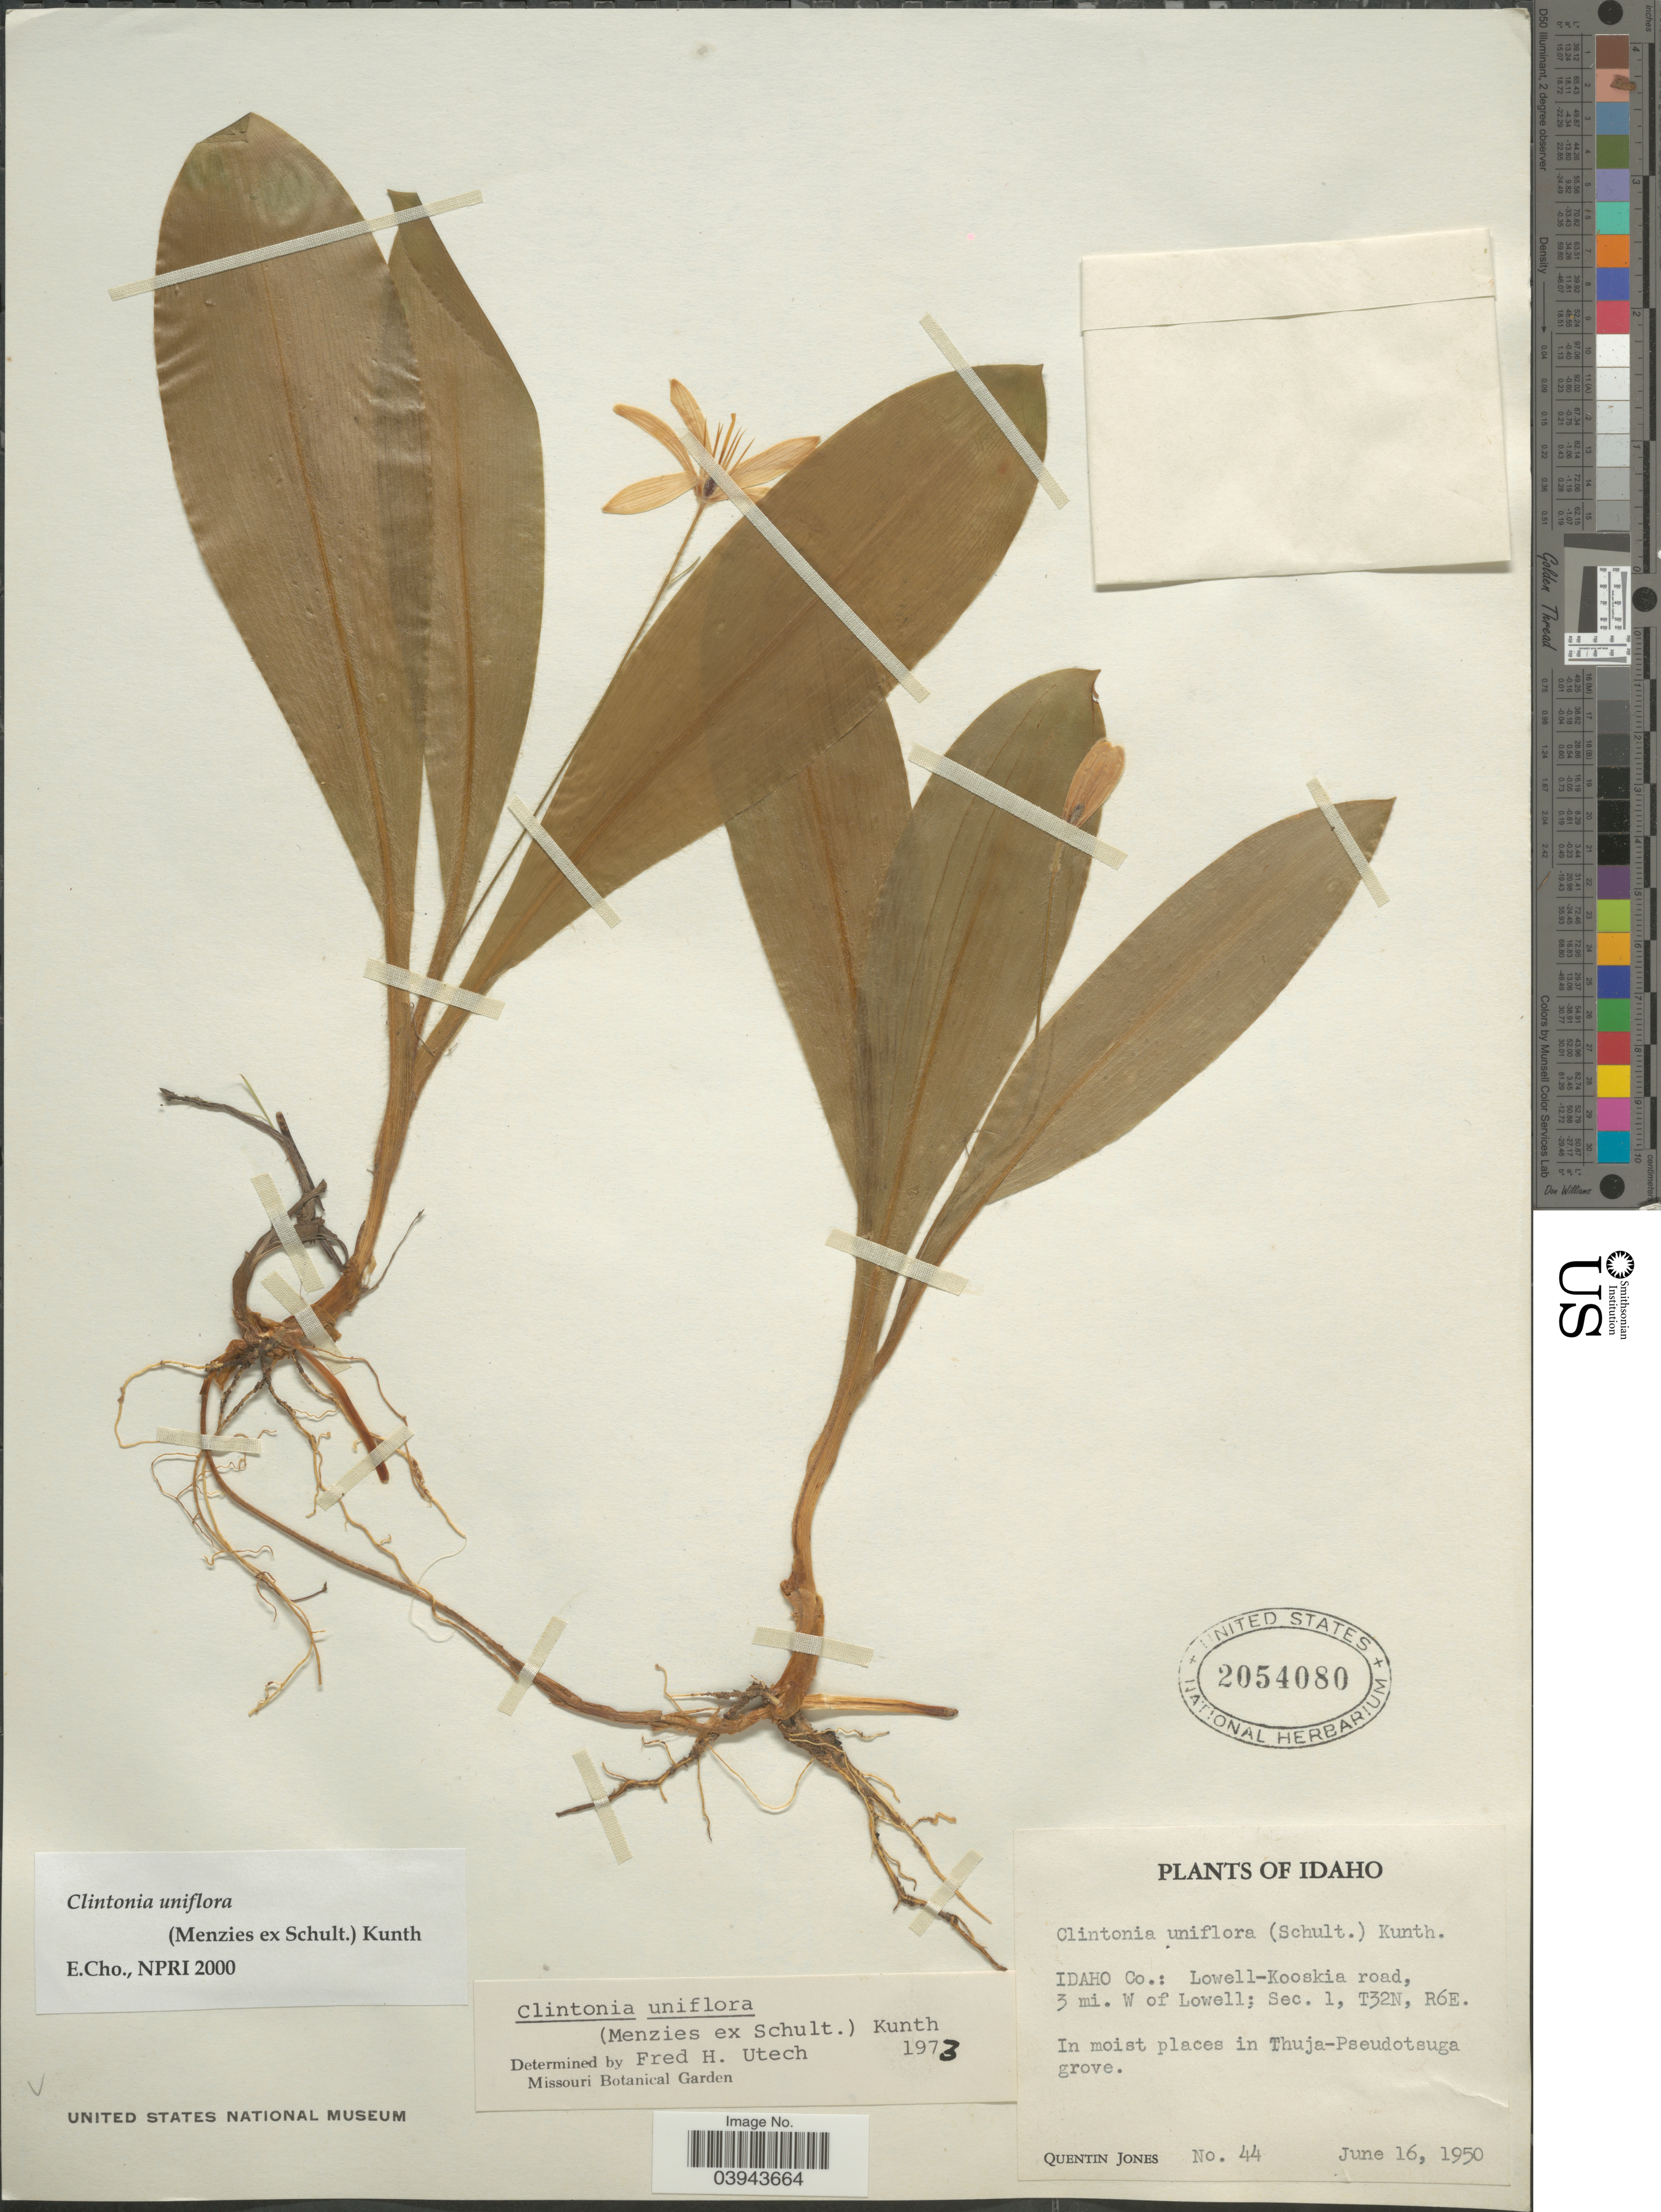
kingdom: Plantae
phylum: Tracheophyta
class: Liliopsida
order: Liliales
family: Liliaceae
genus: Clintonia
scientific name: Clintonia uniflora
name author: Kunth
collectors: Q. Jones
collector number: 44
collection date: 1950-06-16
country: United States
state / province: Idaho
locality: Idaho Co.: Lowell-Kooskia road, 3 mi. W of Lowell; Sec. 1, T32N, R6E.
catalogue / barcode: US 2054080